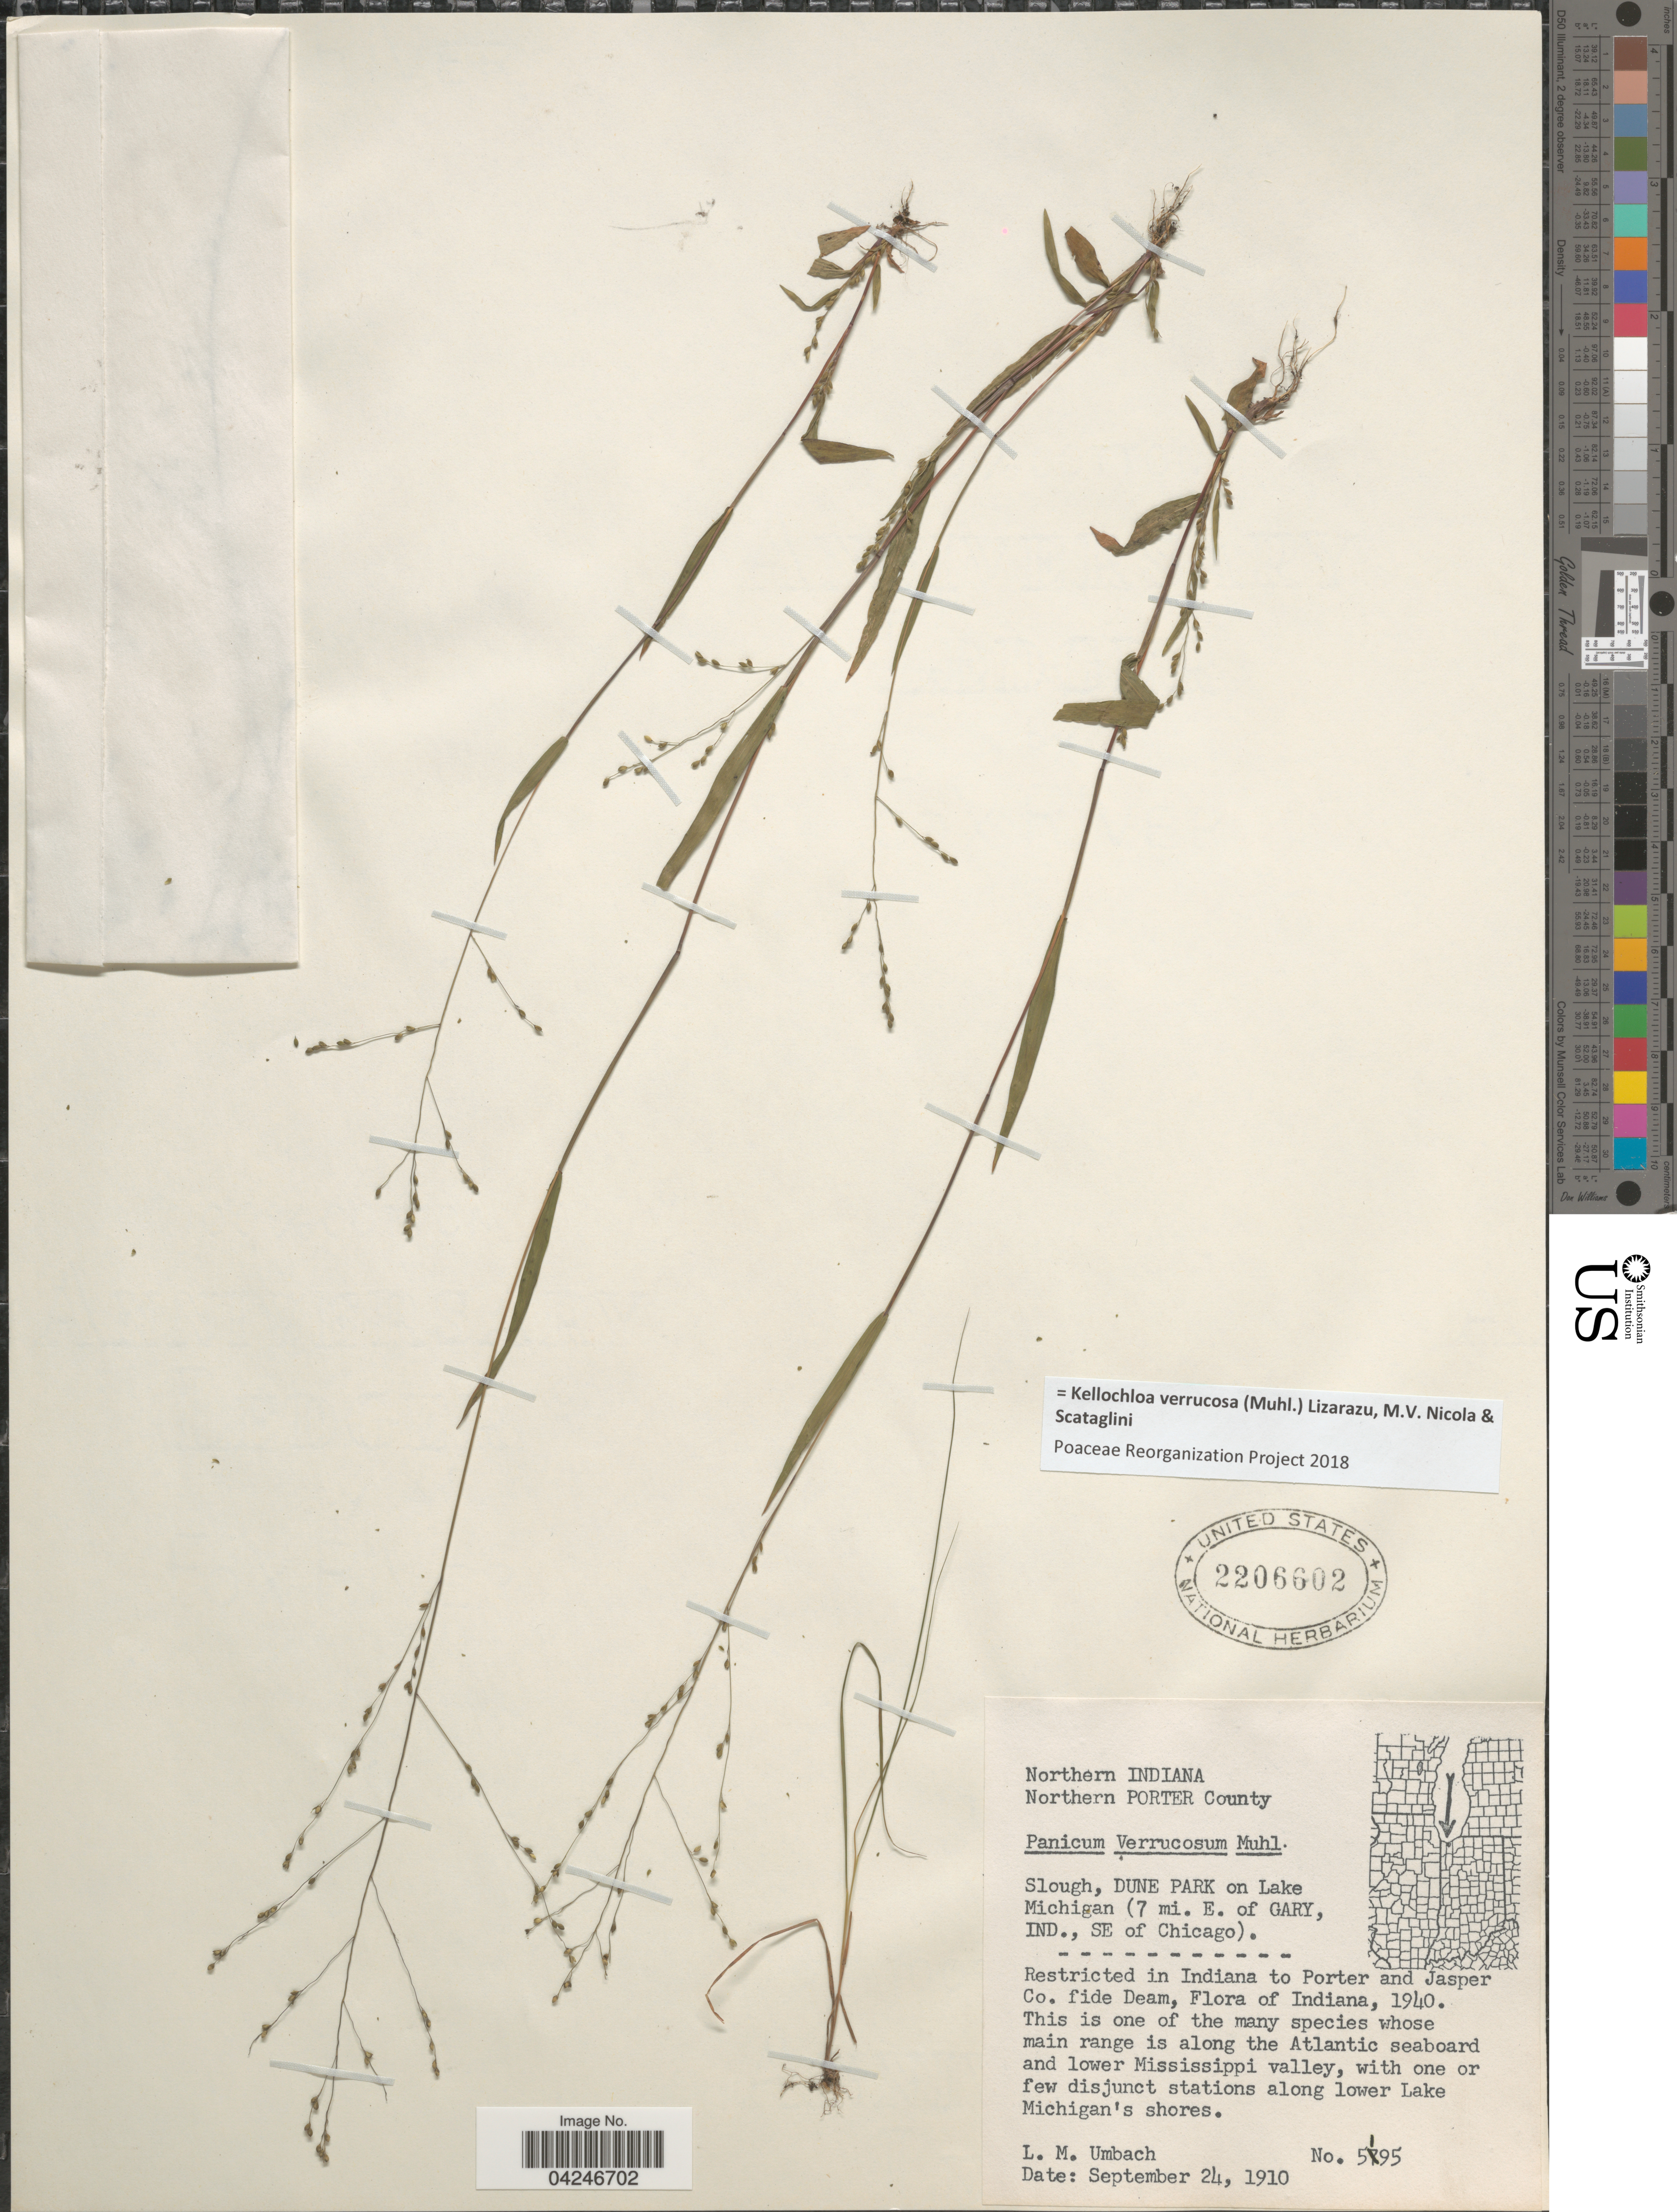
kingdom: Plantae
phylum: Tracheophyta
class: Liliopsida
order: Poales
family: Poaceae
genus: Kellochloa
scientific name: Kellochloa verrucosa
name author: (Muhl.) Lizarazu et al.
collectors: L. M. Umbach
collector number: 5195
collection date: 1910-09-24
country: United States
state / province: Indiana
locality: Northern Indiana. Northern Porter County. Slough, Dune Park on Lake Michigan (7 mi. E. of Gary, SE of Chicago).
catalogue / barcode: US 2206602